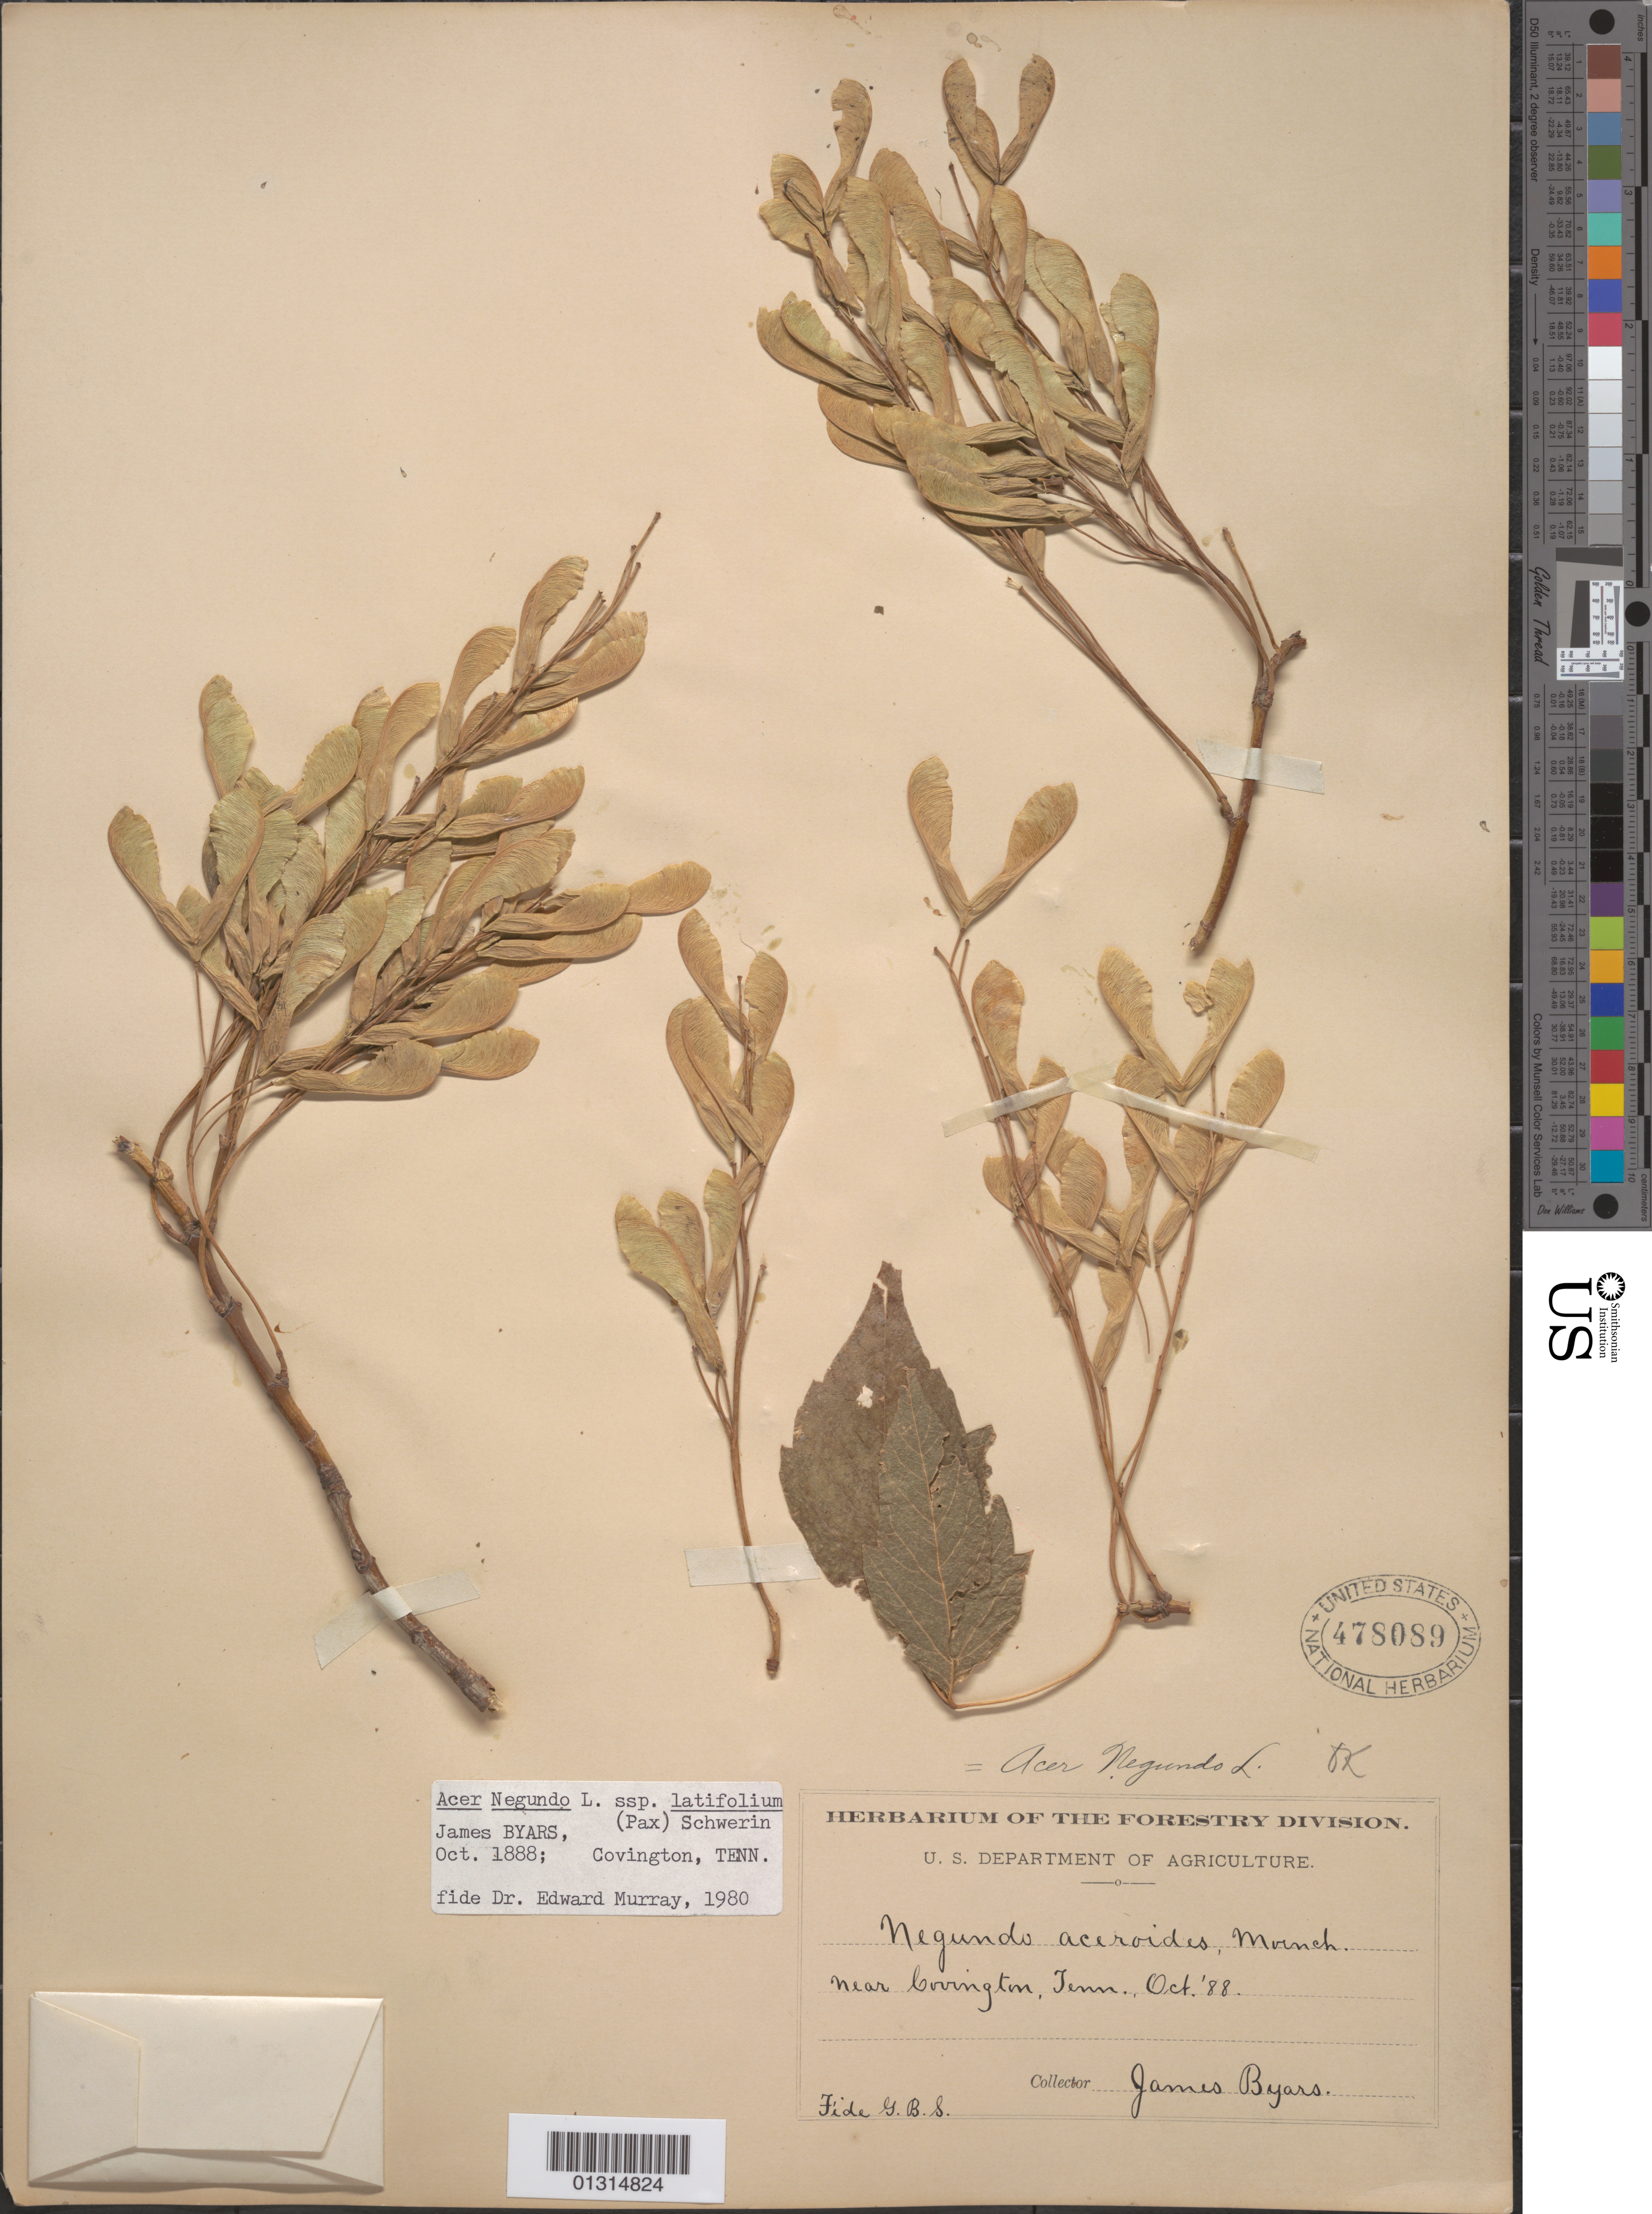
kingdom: Plantae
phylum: Tracheophyta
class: Magnoliopsida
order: Sapindales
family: Sapindaceae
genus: Acer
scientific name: Acer negundo subsp. latifolium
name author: (Pax) Schwer.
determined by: Murray, Edward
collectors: J. Byars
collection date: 1888-10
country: United States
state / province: Tennessee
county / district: Tipton County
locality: Covington, near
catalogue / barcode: US 478089